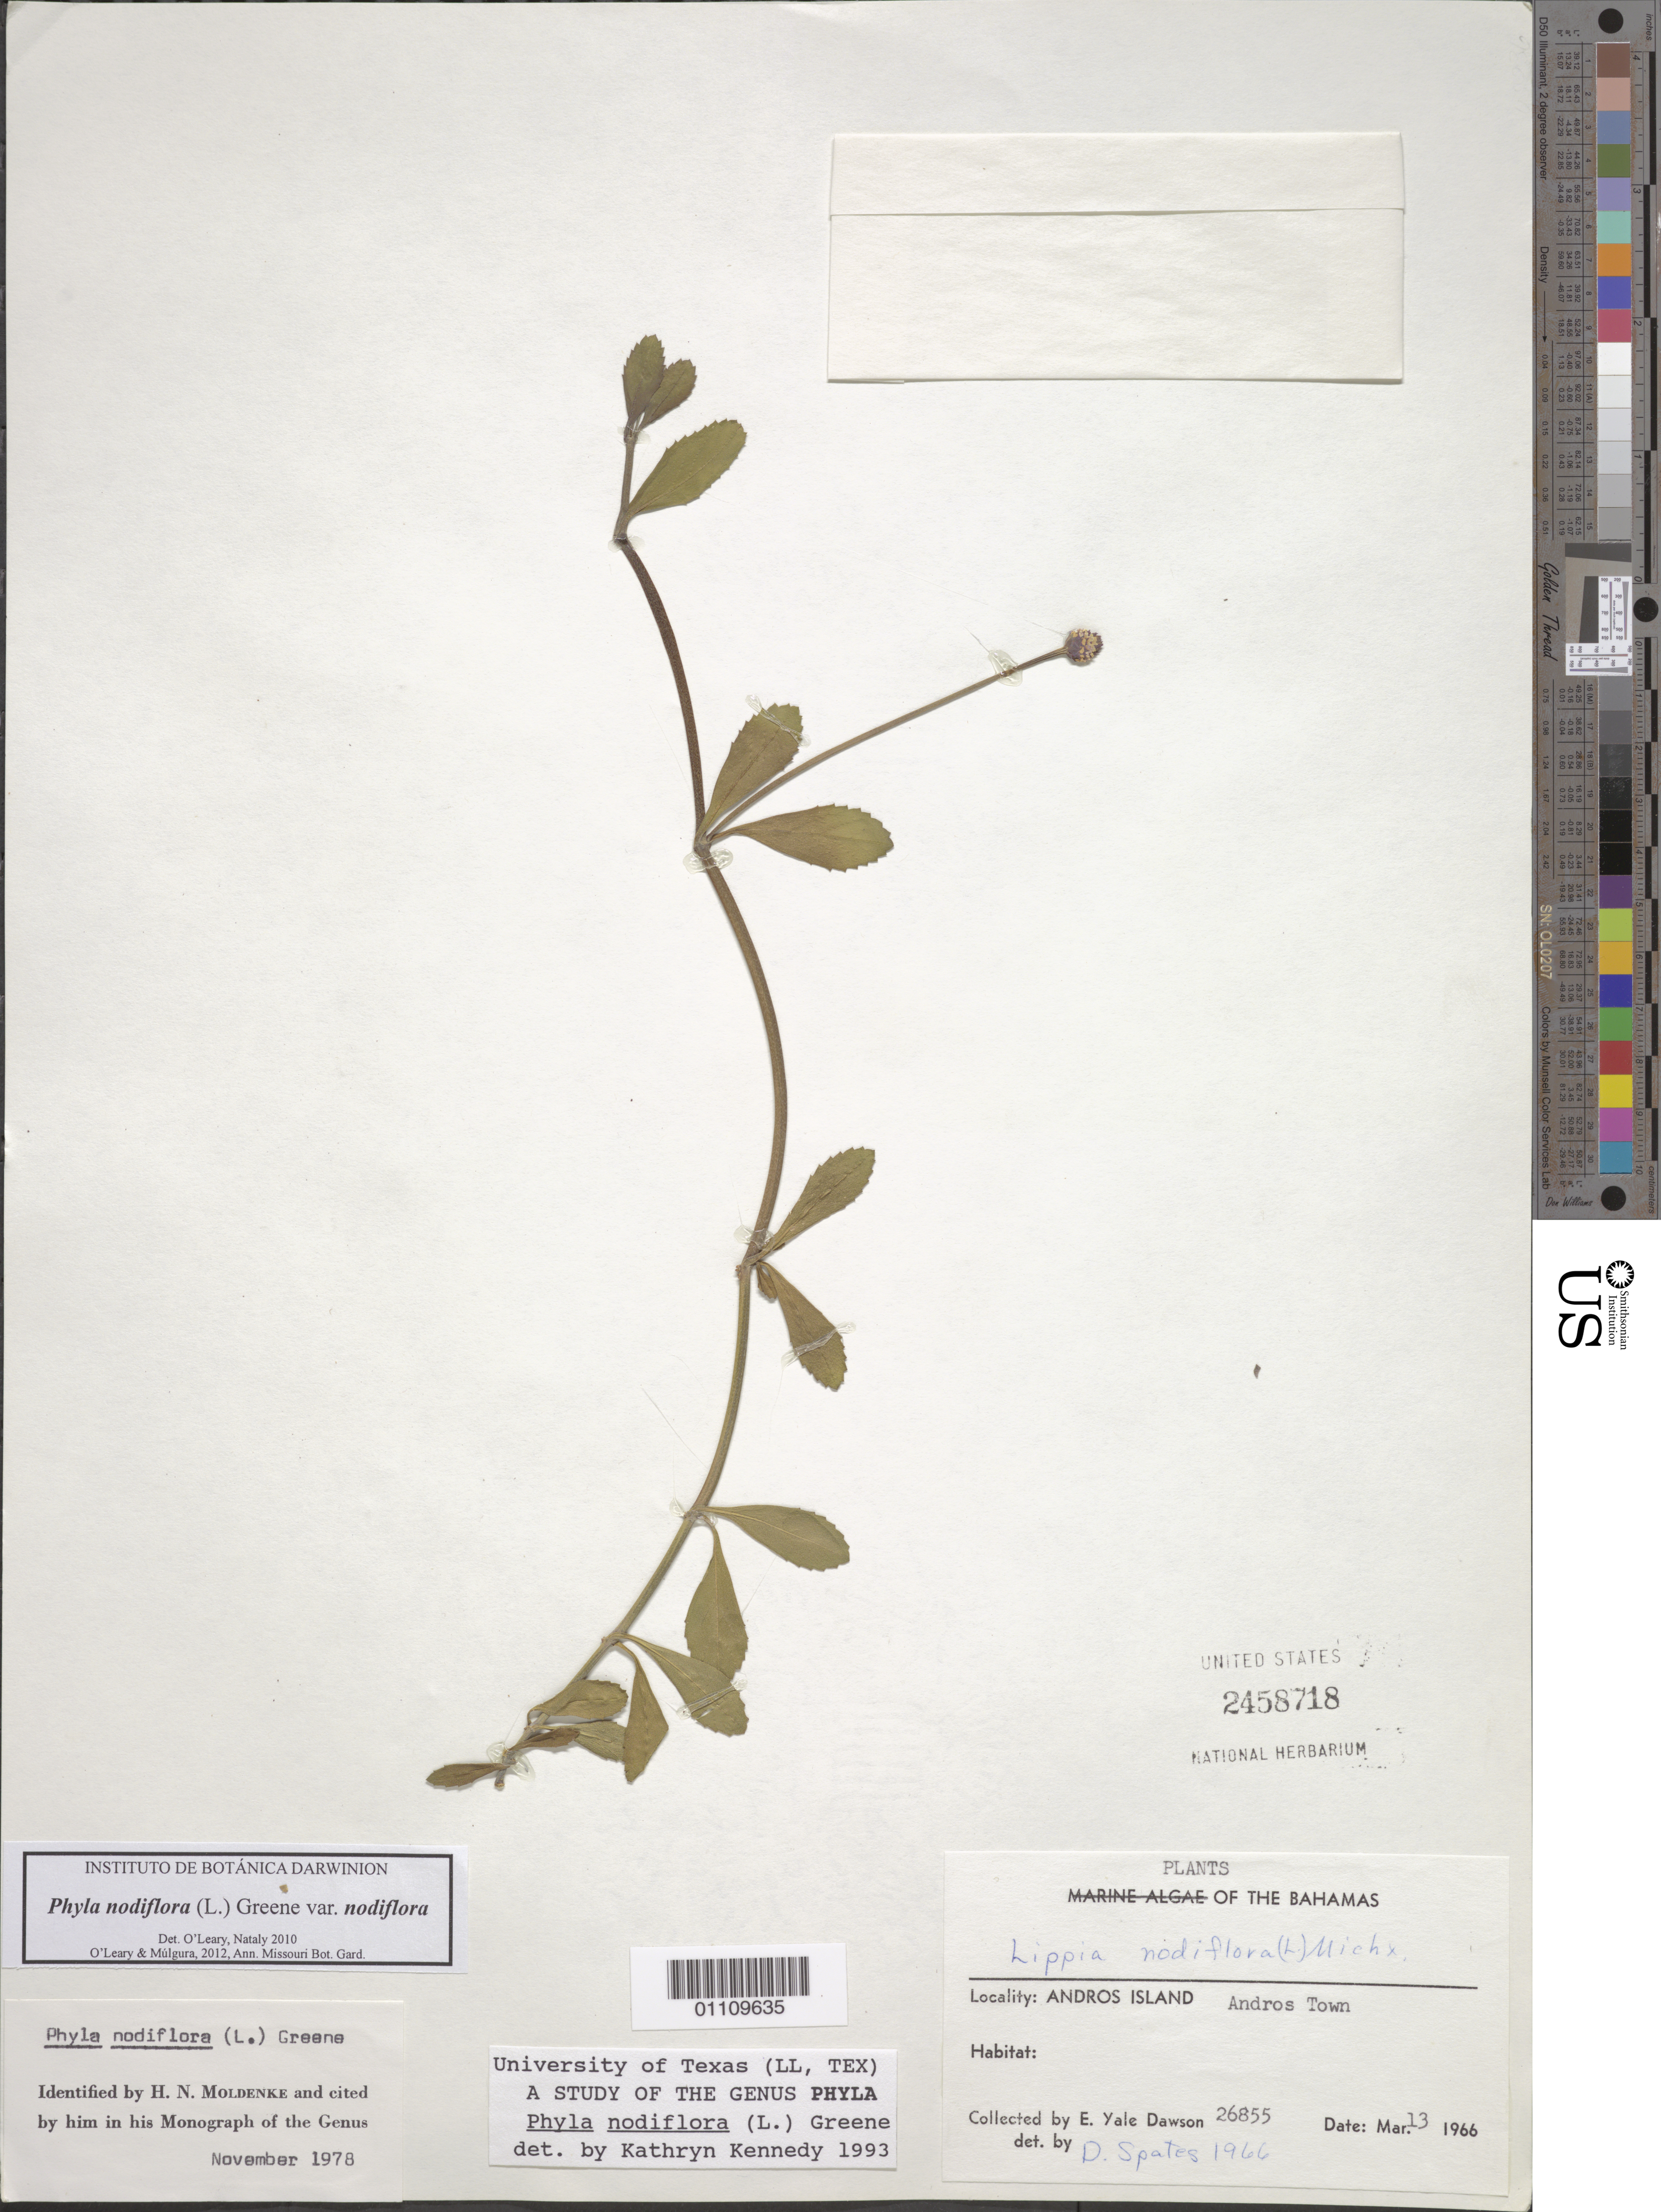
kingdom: Plantae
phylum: Tracheophyta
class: Magnoliopsida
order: Lamiales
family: Verbenaceae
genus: Phyla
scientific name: Phyla nodiflora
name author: (L.) Greene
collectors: E. Y. Dawson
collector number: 26855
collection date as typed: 13 Mar 1966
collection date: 1966-03-13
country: Bahamas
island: Andros I.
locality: Andros Town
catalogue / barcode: US 2458718